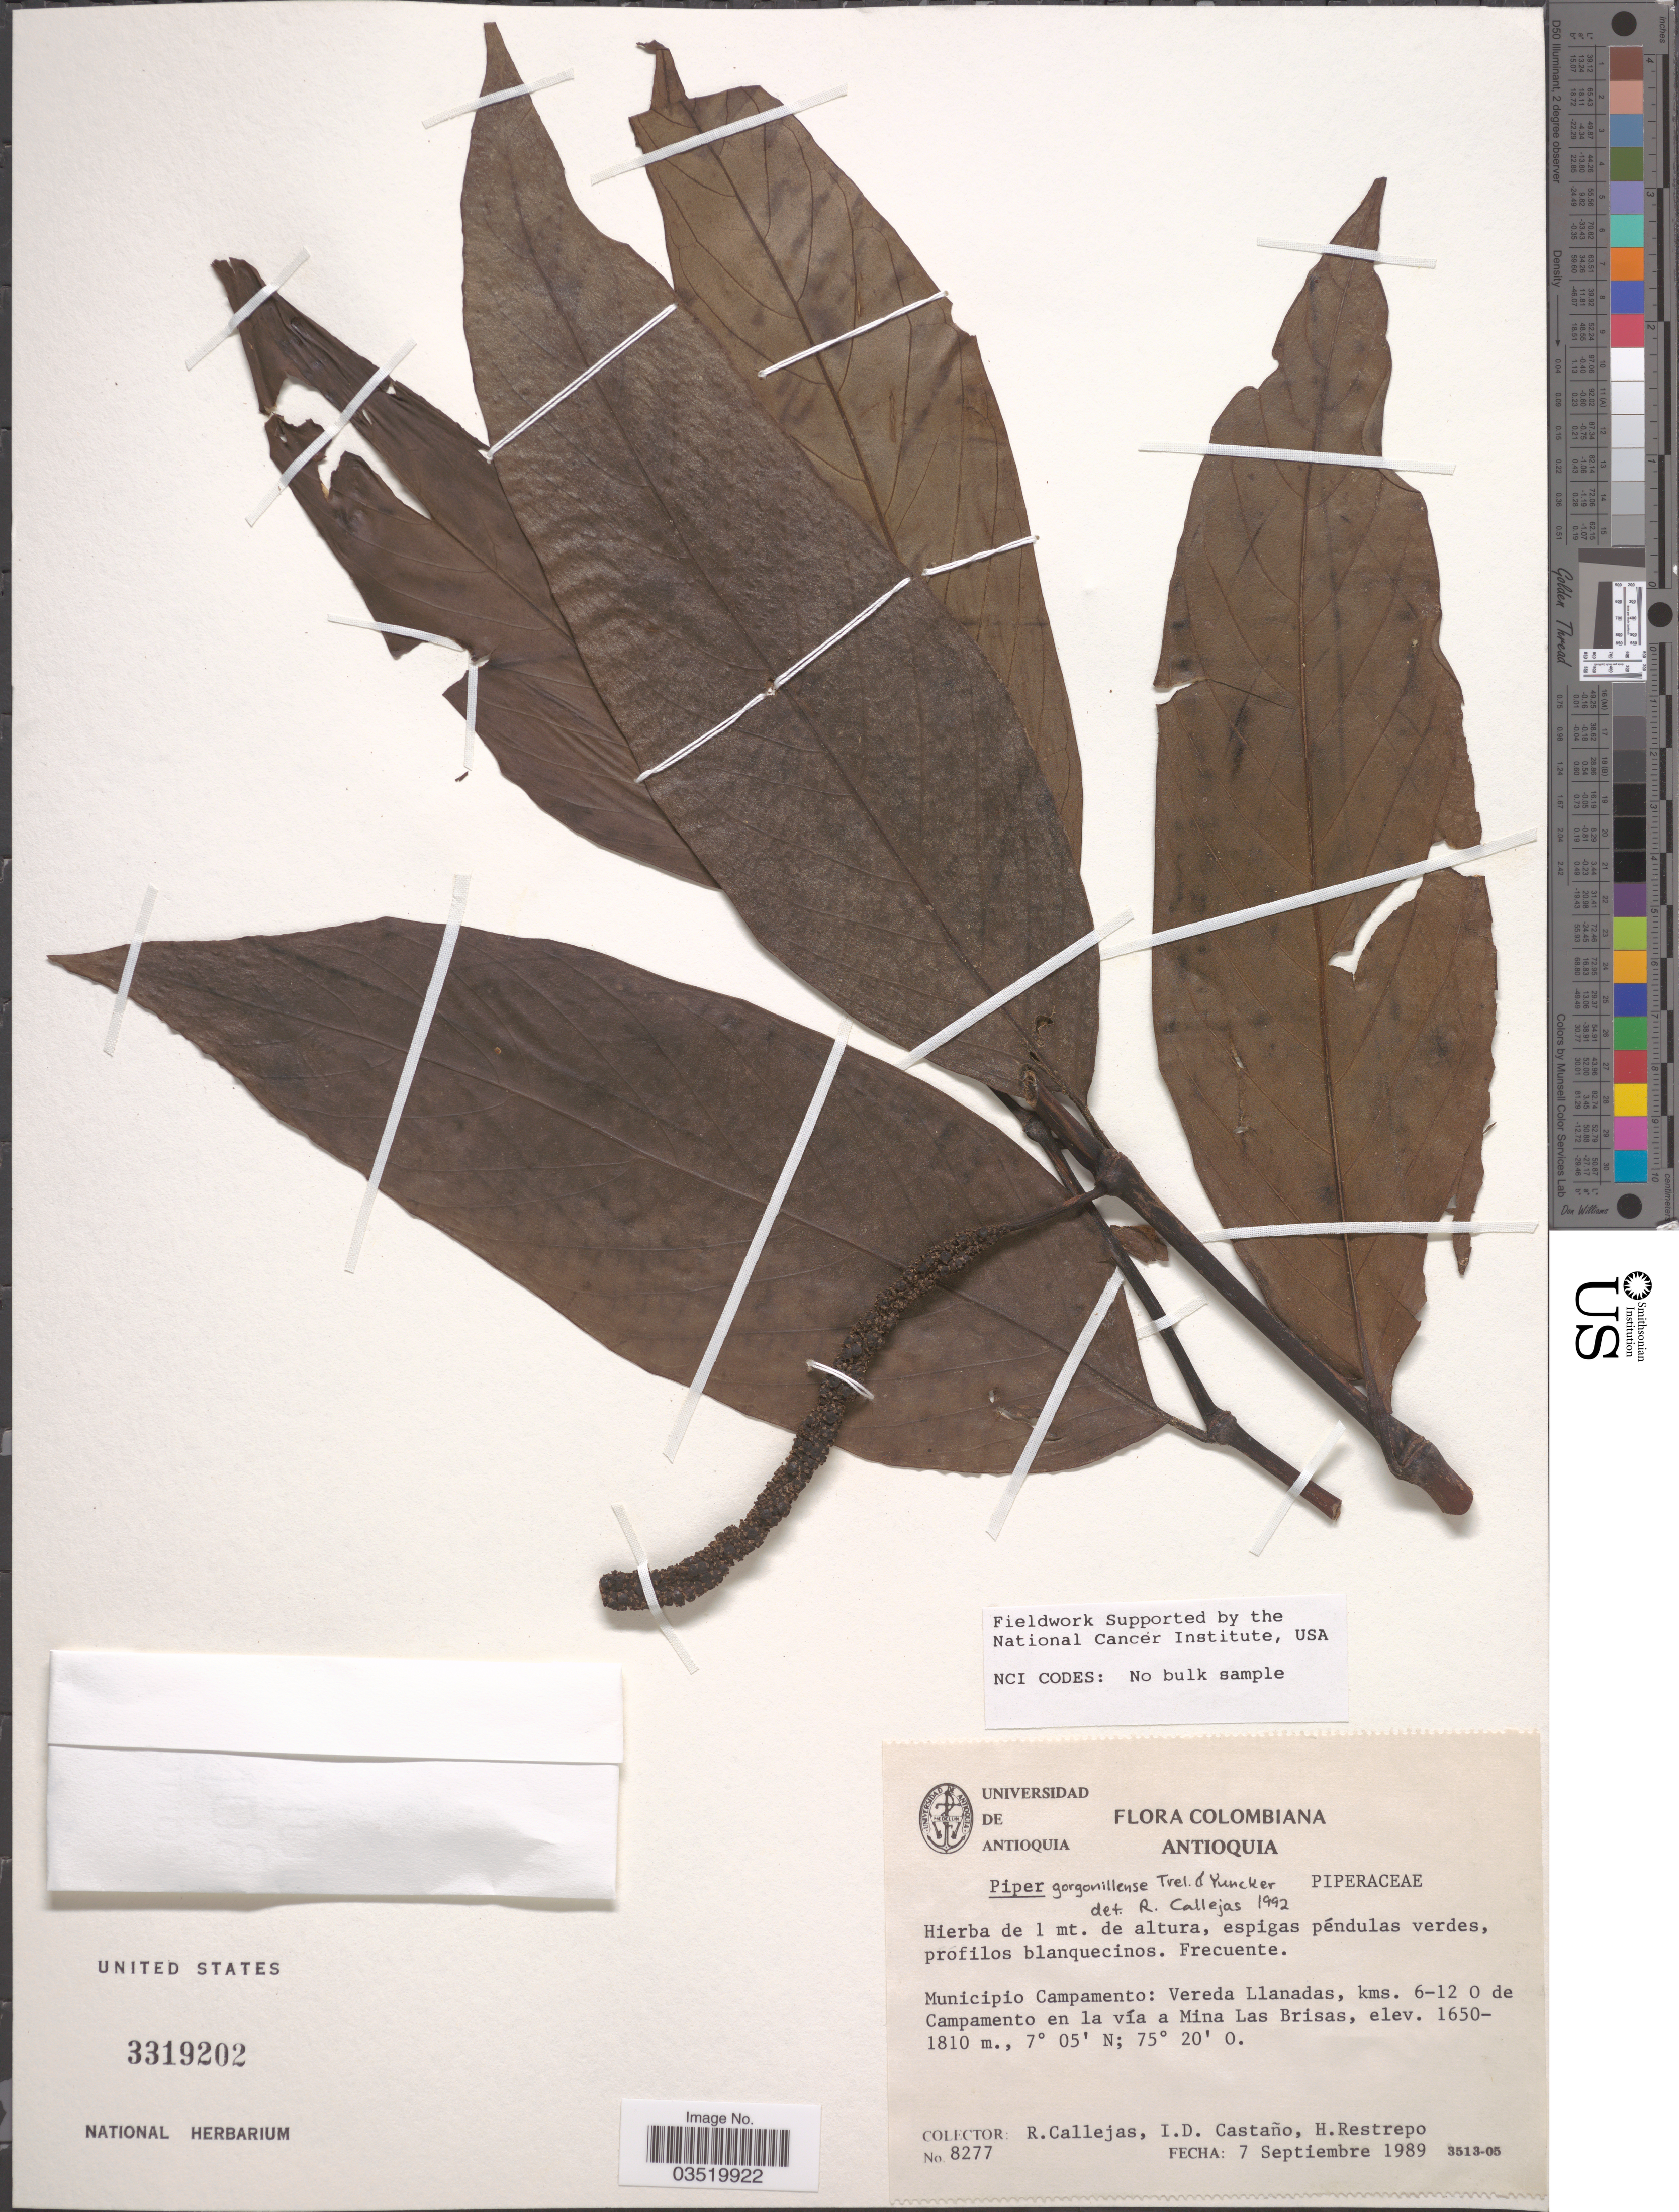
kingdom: Plantae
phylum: Tracheophyta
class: Magnoliopsida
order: Piperales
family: Piperaceae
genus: Piper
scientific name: Piper gorgonillense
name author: Trel. & Yunck.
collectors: R. Callejas, I. Castaño & H. Restrepo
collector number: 8277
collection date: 1989-09-07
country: Colombia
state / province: Antioquia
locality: Municipio Campamento: Vereda Llanadas, kms. 6-12 O de Campamento en la vía a Mina Las Brisas.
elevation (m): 1650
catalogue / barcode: US 3319202